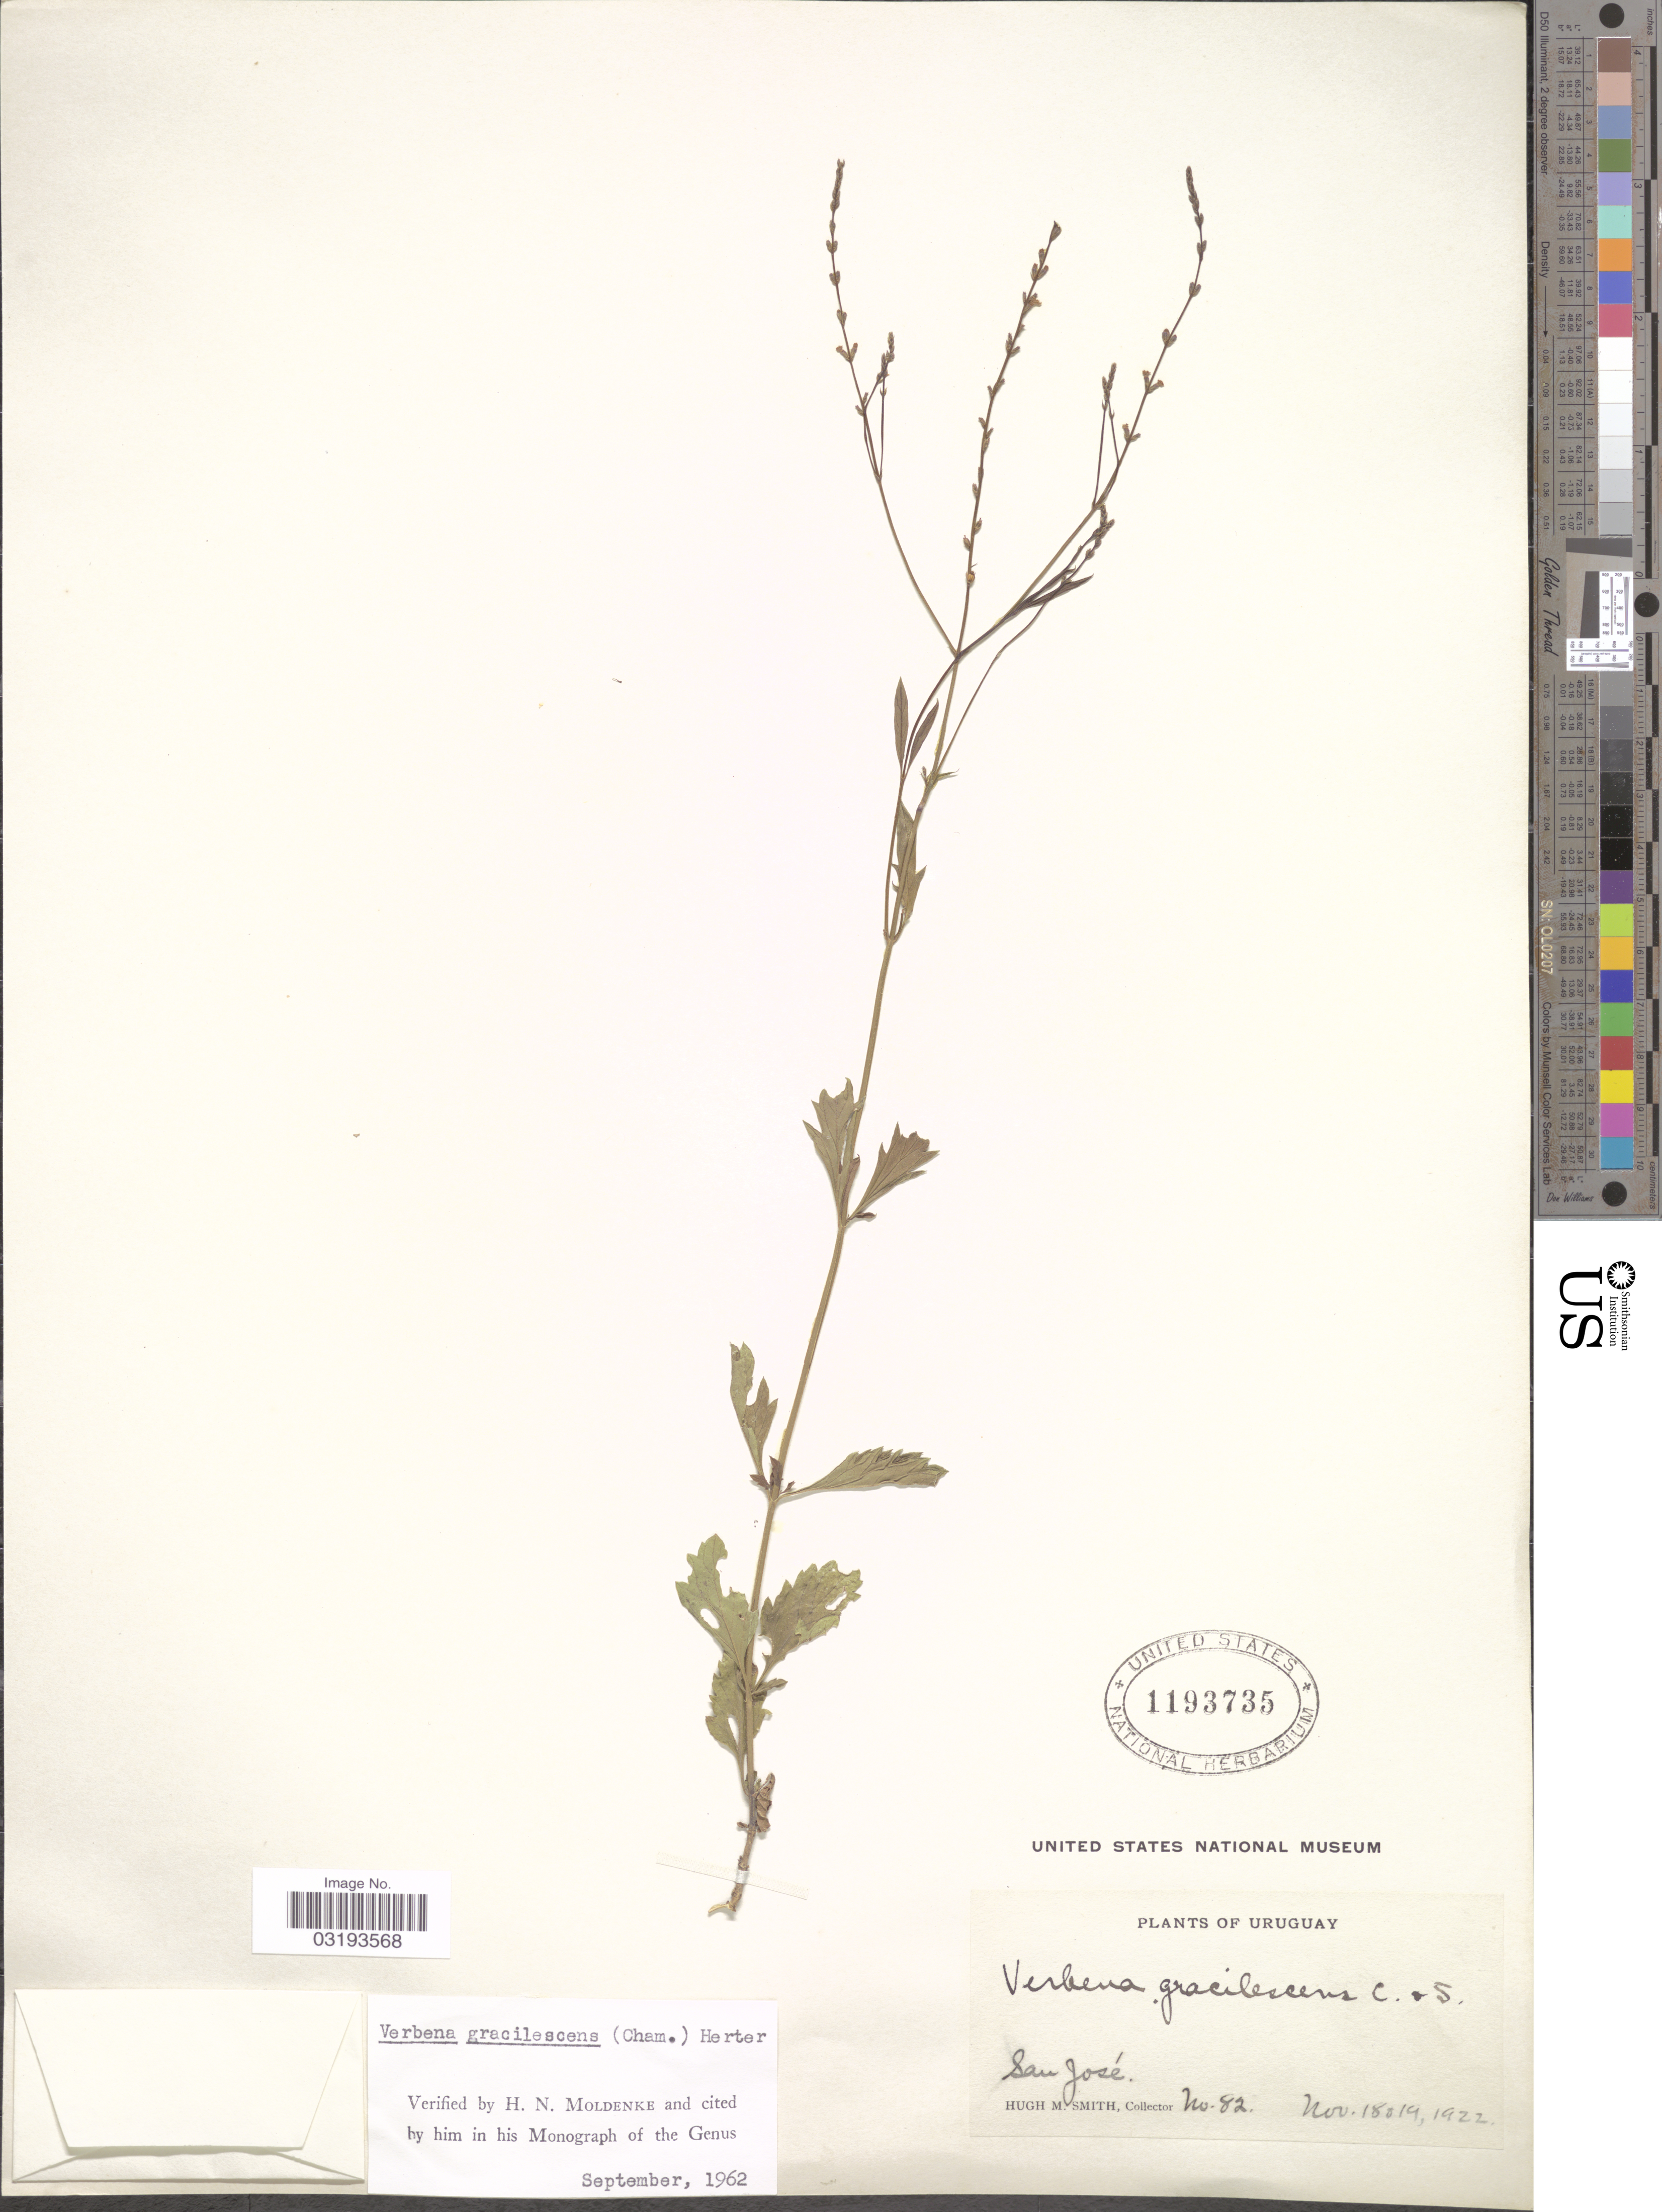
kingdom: Plantae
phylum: Tracheophyta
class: Magnoliopsida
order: Lamiales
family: Verbenaceae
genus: Verbena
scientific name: Verbena gracilescens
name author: (Cham.) Herter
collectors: H. M. Smith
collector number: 82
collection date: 1922-11-18/1922-11-19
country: Uruguay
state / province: San Jose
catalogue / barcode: US 1193735